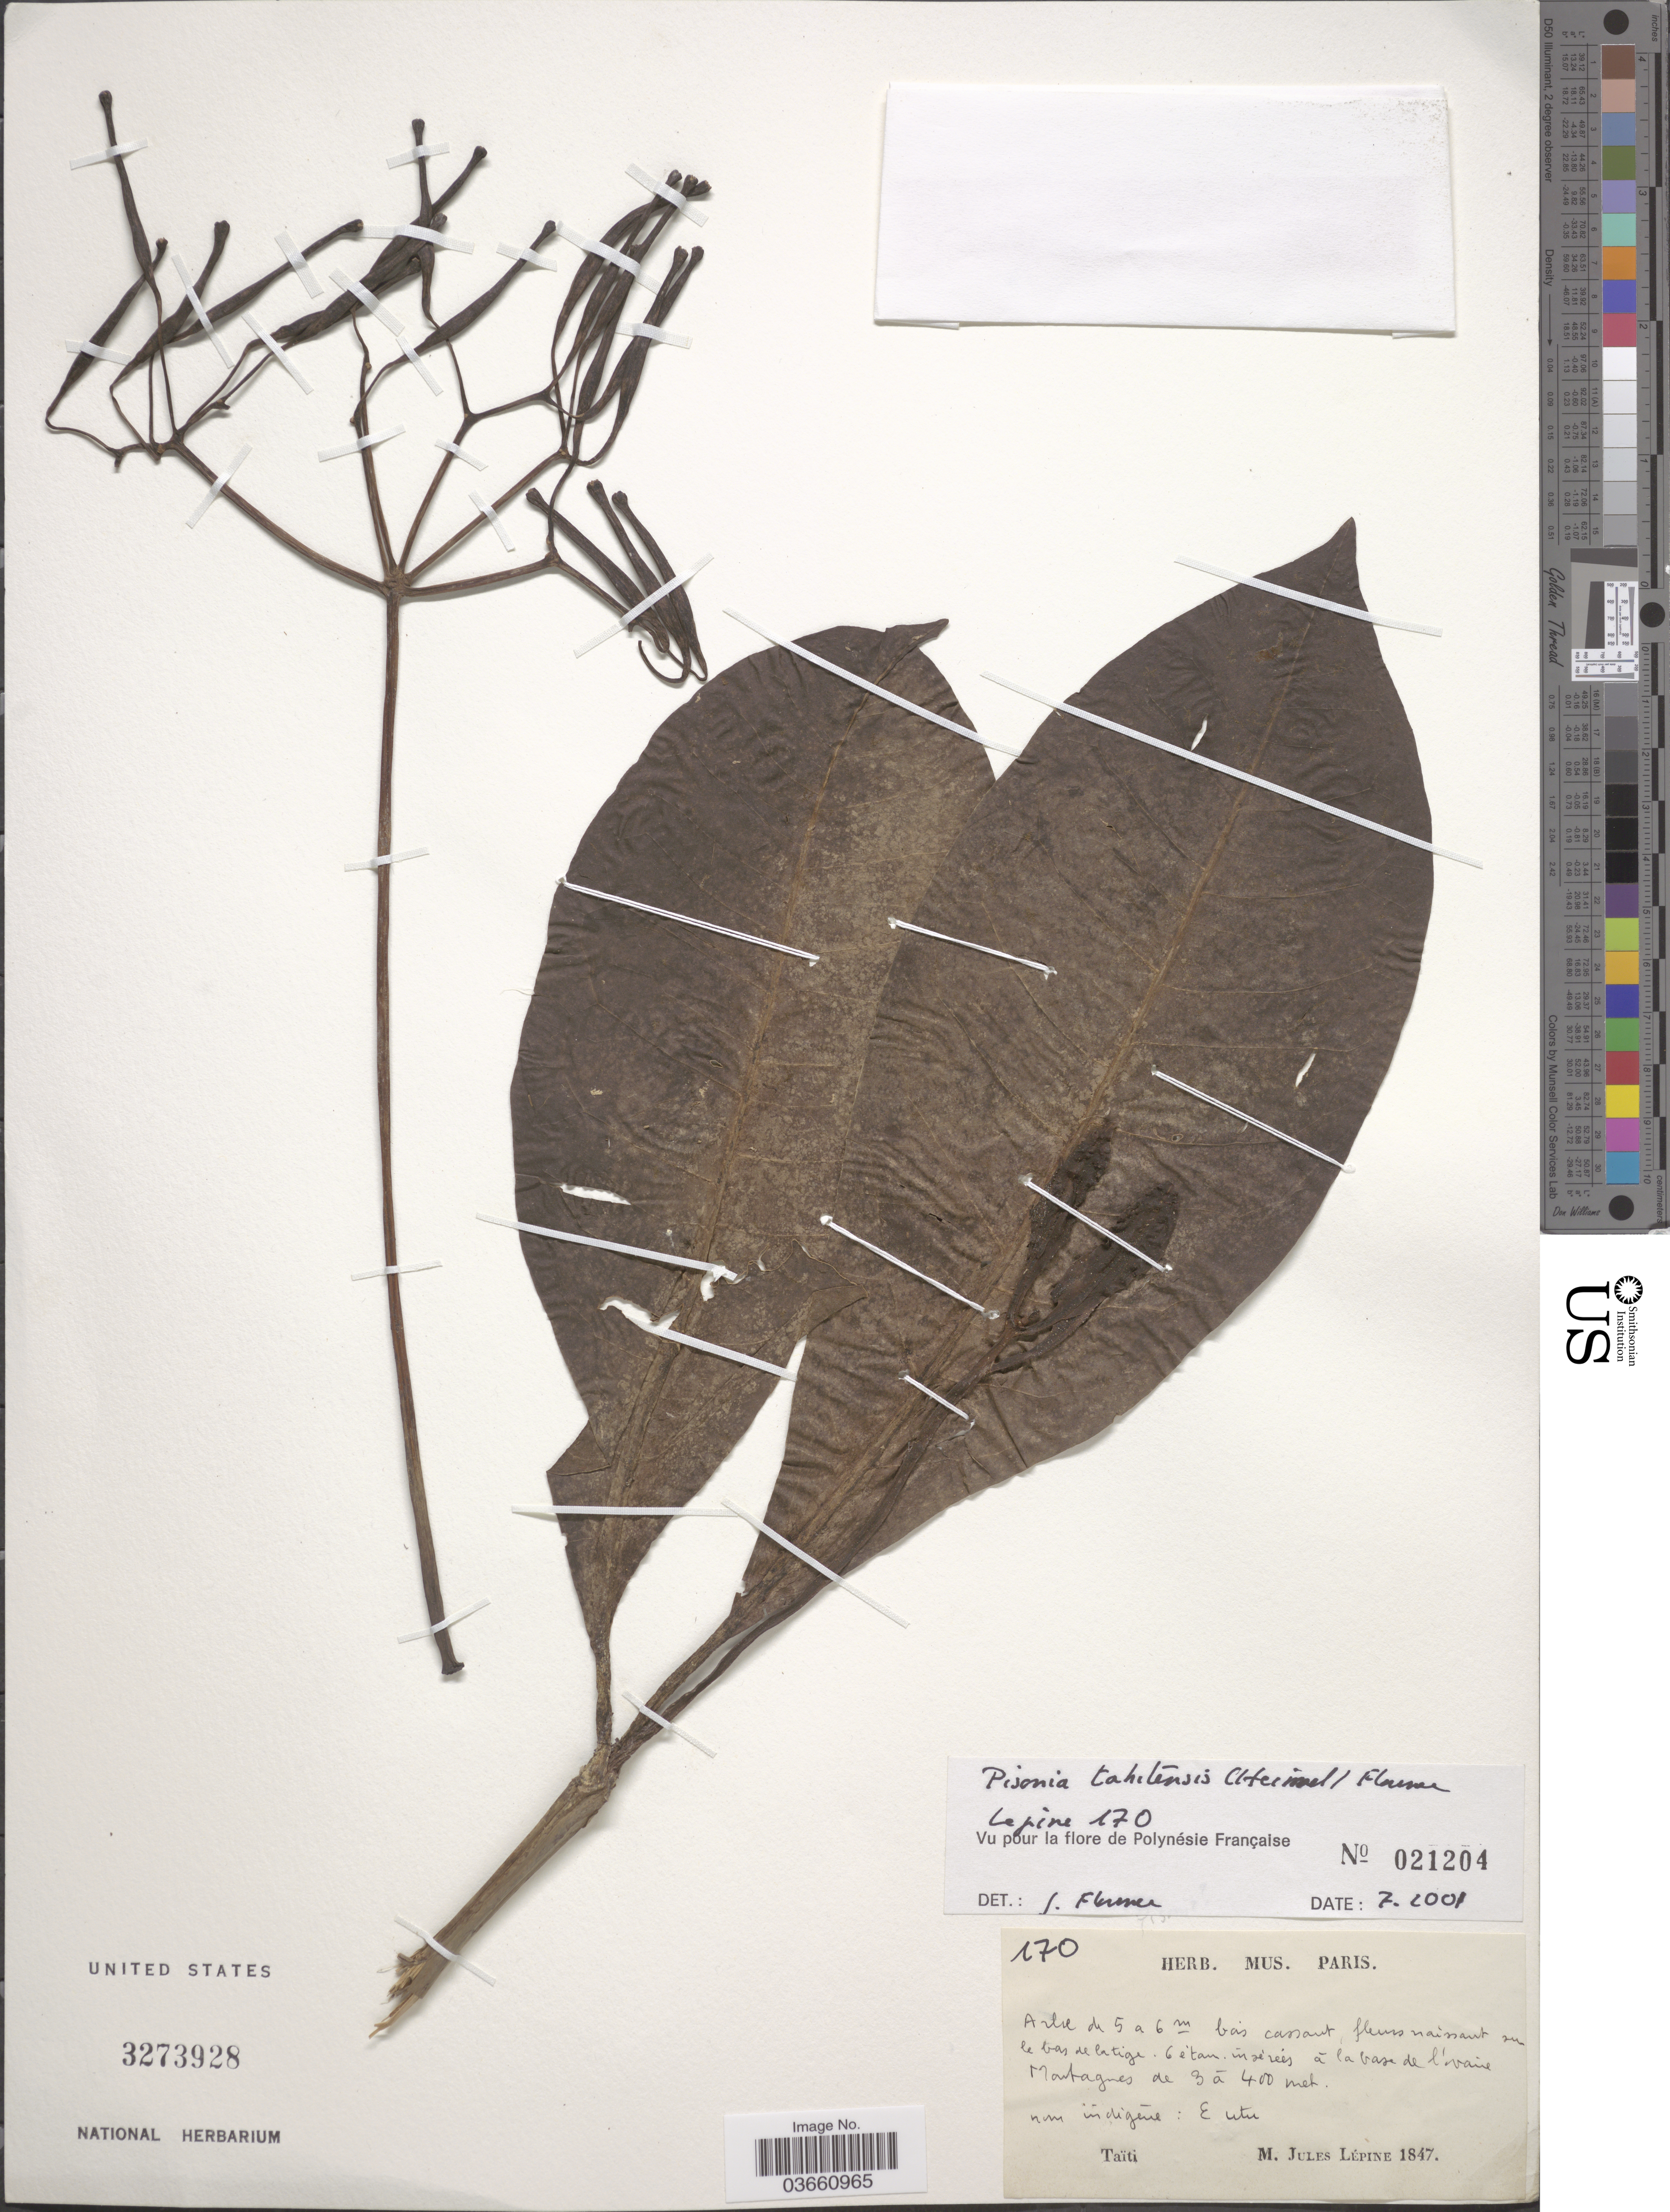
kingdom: Plantae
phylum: Tracheophyta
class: Magnoliopsida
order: Caryophyllales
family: Nyctaginaceae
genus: Ceodes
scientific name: Ceodes taitensis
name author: (Heimerl) Rossetto & Caraballo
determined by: Wagner, W. L., (BOT), Smithsonian Institution - National Museum of Natural History (UNITED STATES)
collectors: M. Lepine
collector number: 170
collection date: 1847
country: French Polynesia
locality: Taïti.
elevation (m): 300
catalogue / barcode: US 3273928